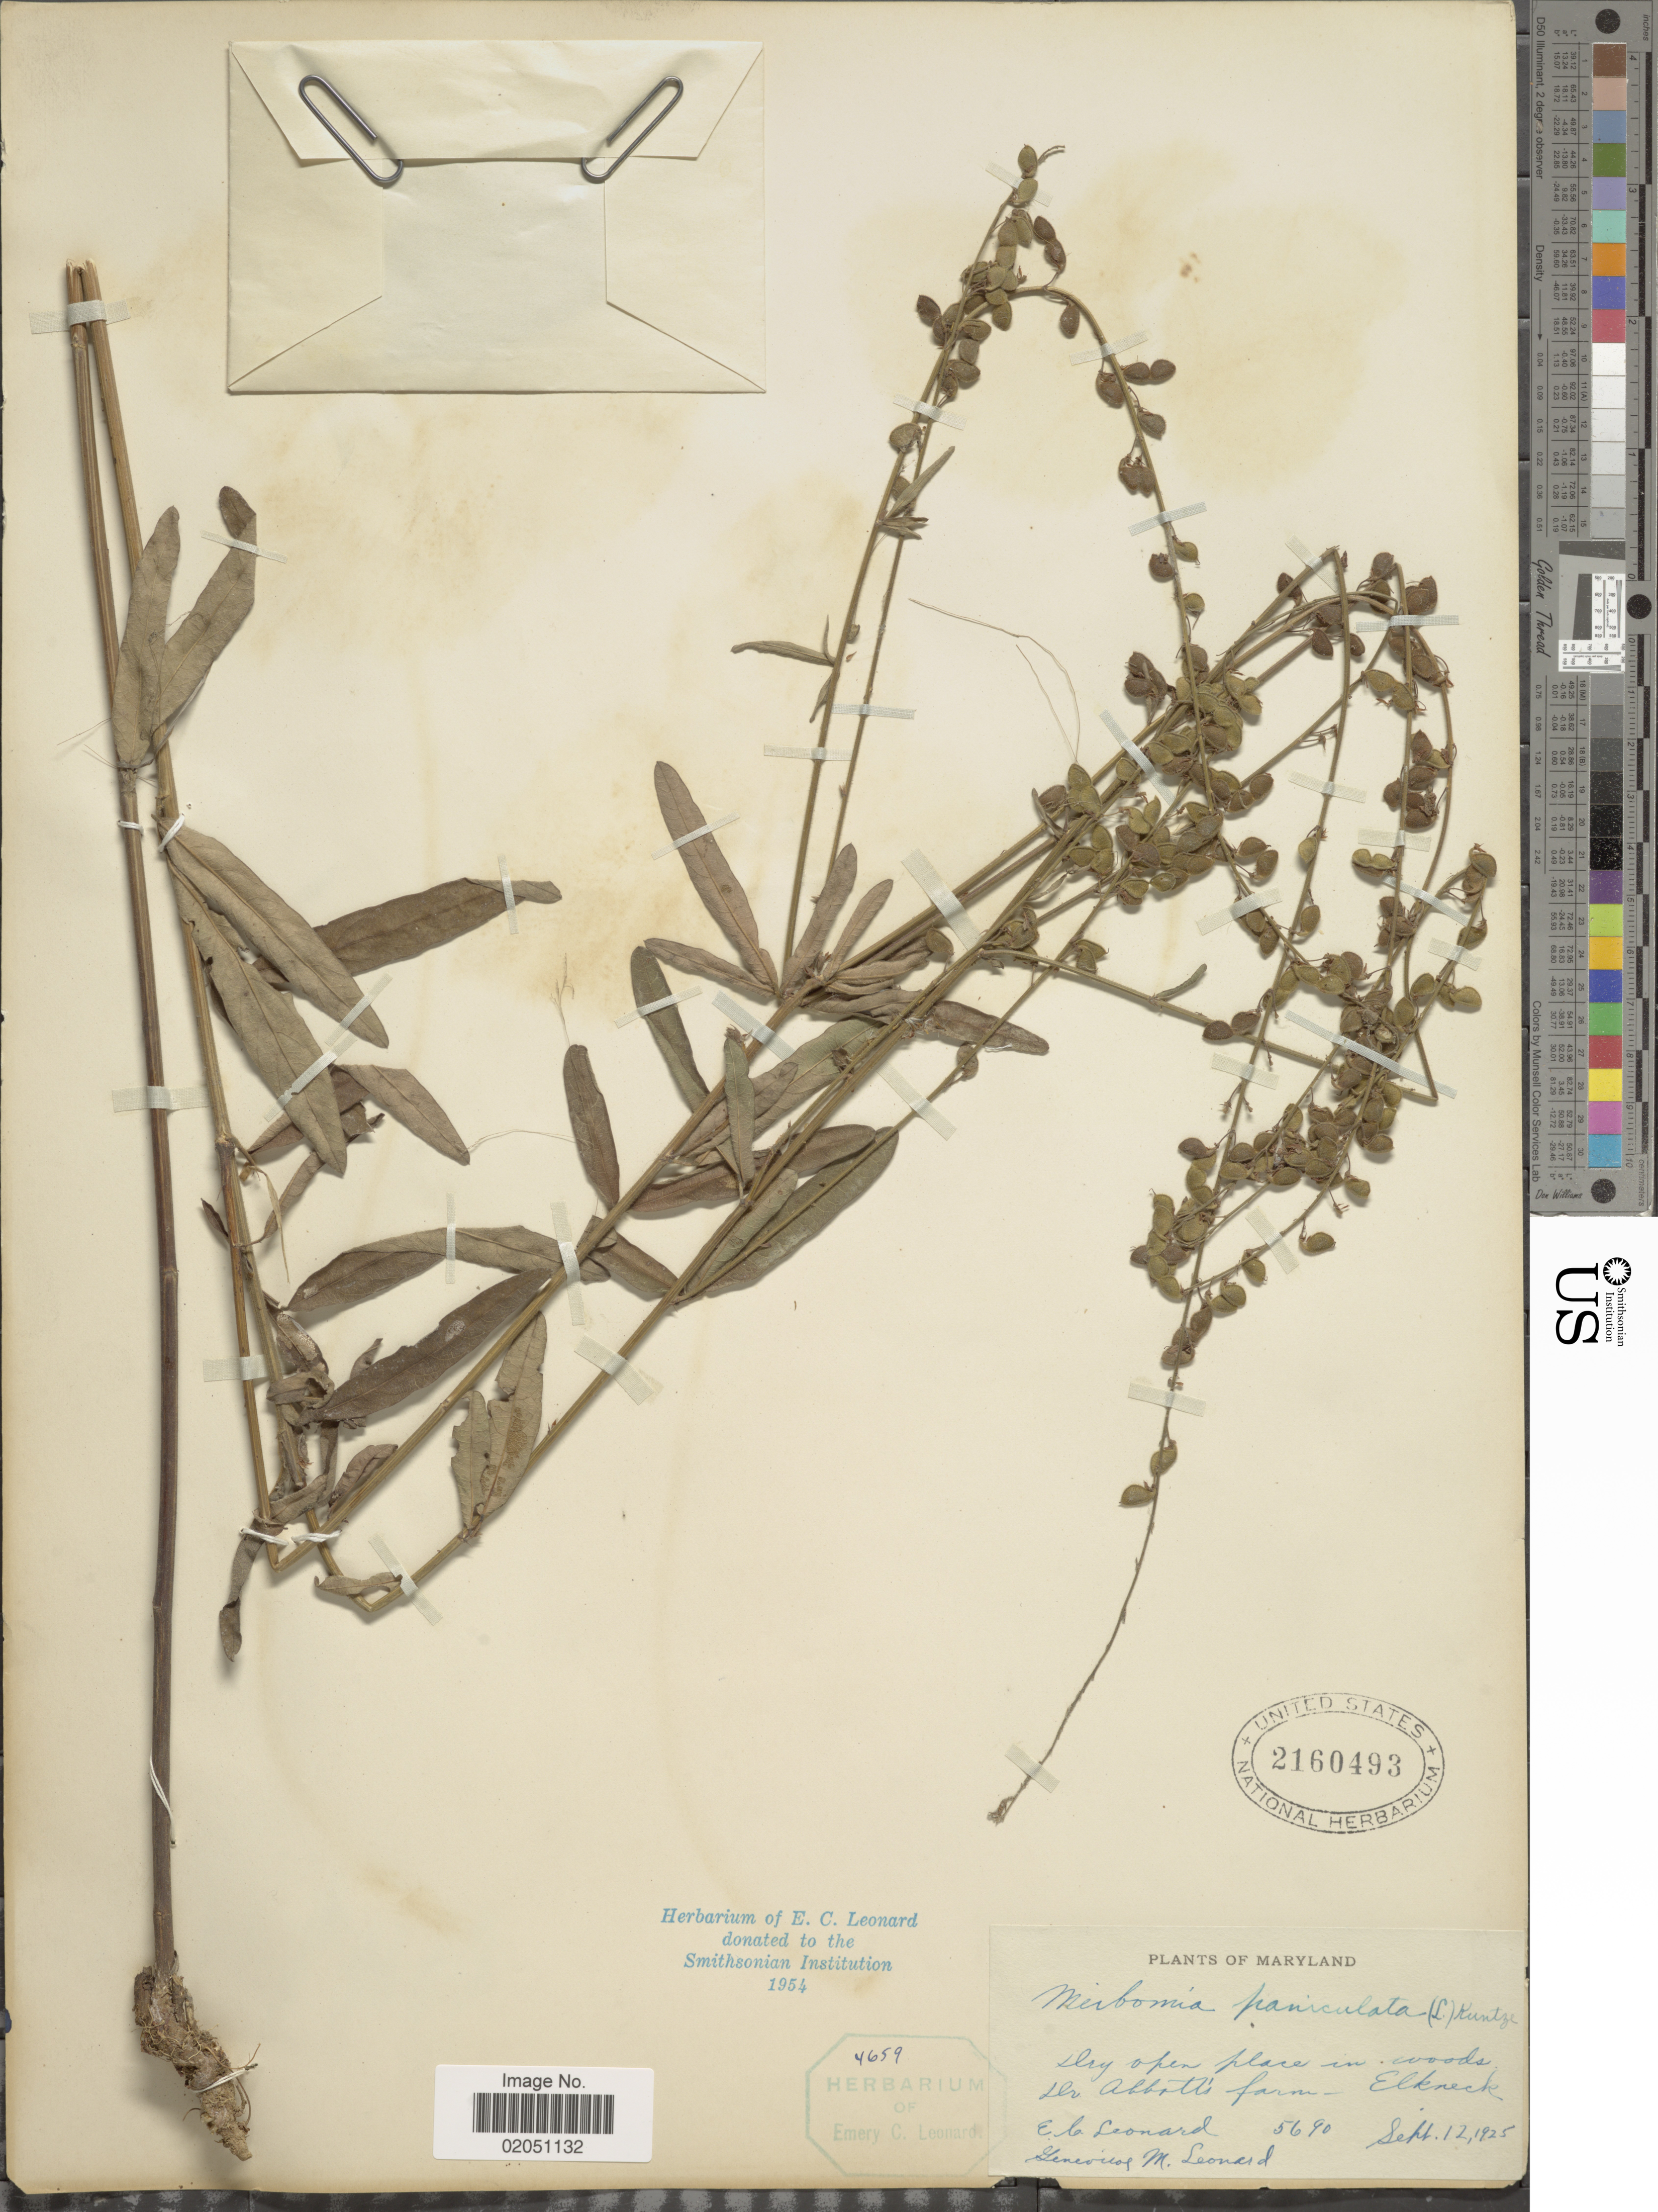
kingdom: Plantae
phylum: Tracheophyta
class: Magnoliopsida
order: Fabales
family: Fabaceae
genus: Desmodium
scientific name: Desmodium paniculatum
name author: (L.) DC.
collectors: E. C. Leonard & G. M. Leonard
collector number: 5690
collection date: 1925-09-12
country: United States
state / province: Maryland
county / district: Cecil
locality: Dry open place in woods Dr Abbot's farm - Elkneck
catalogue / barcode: US 2160493